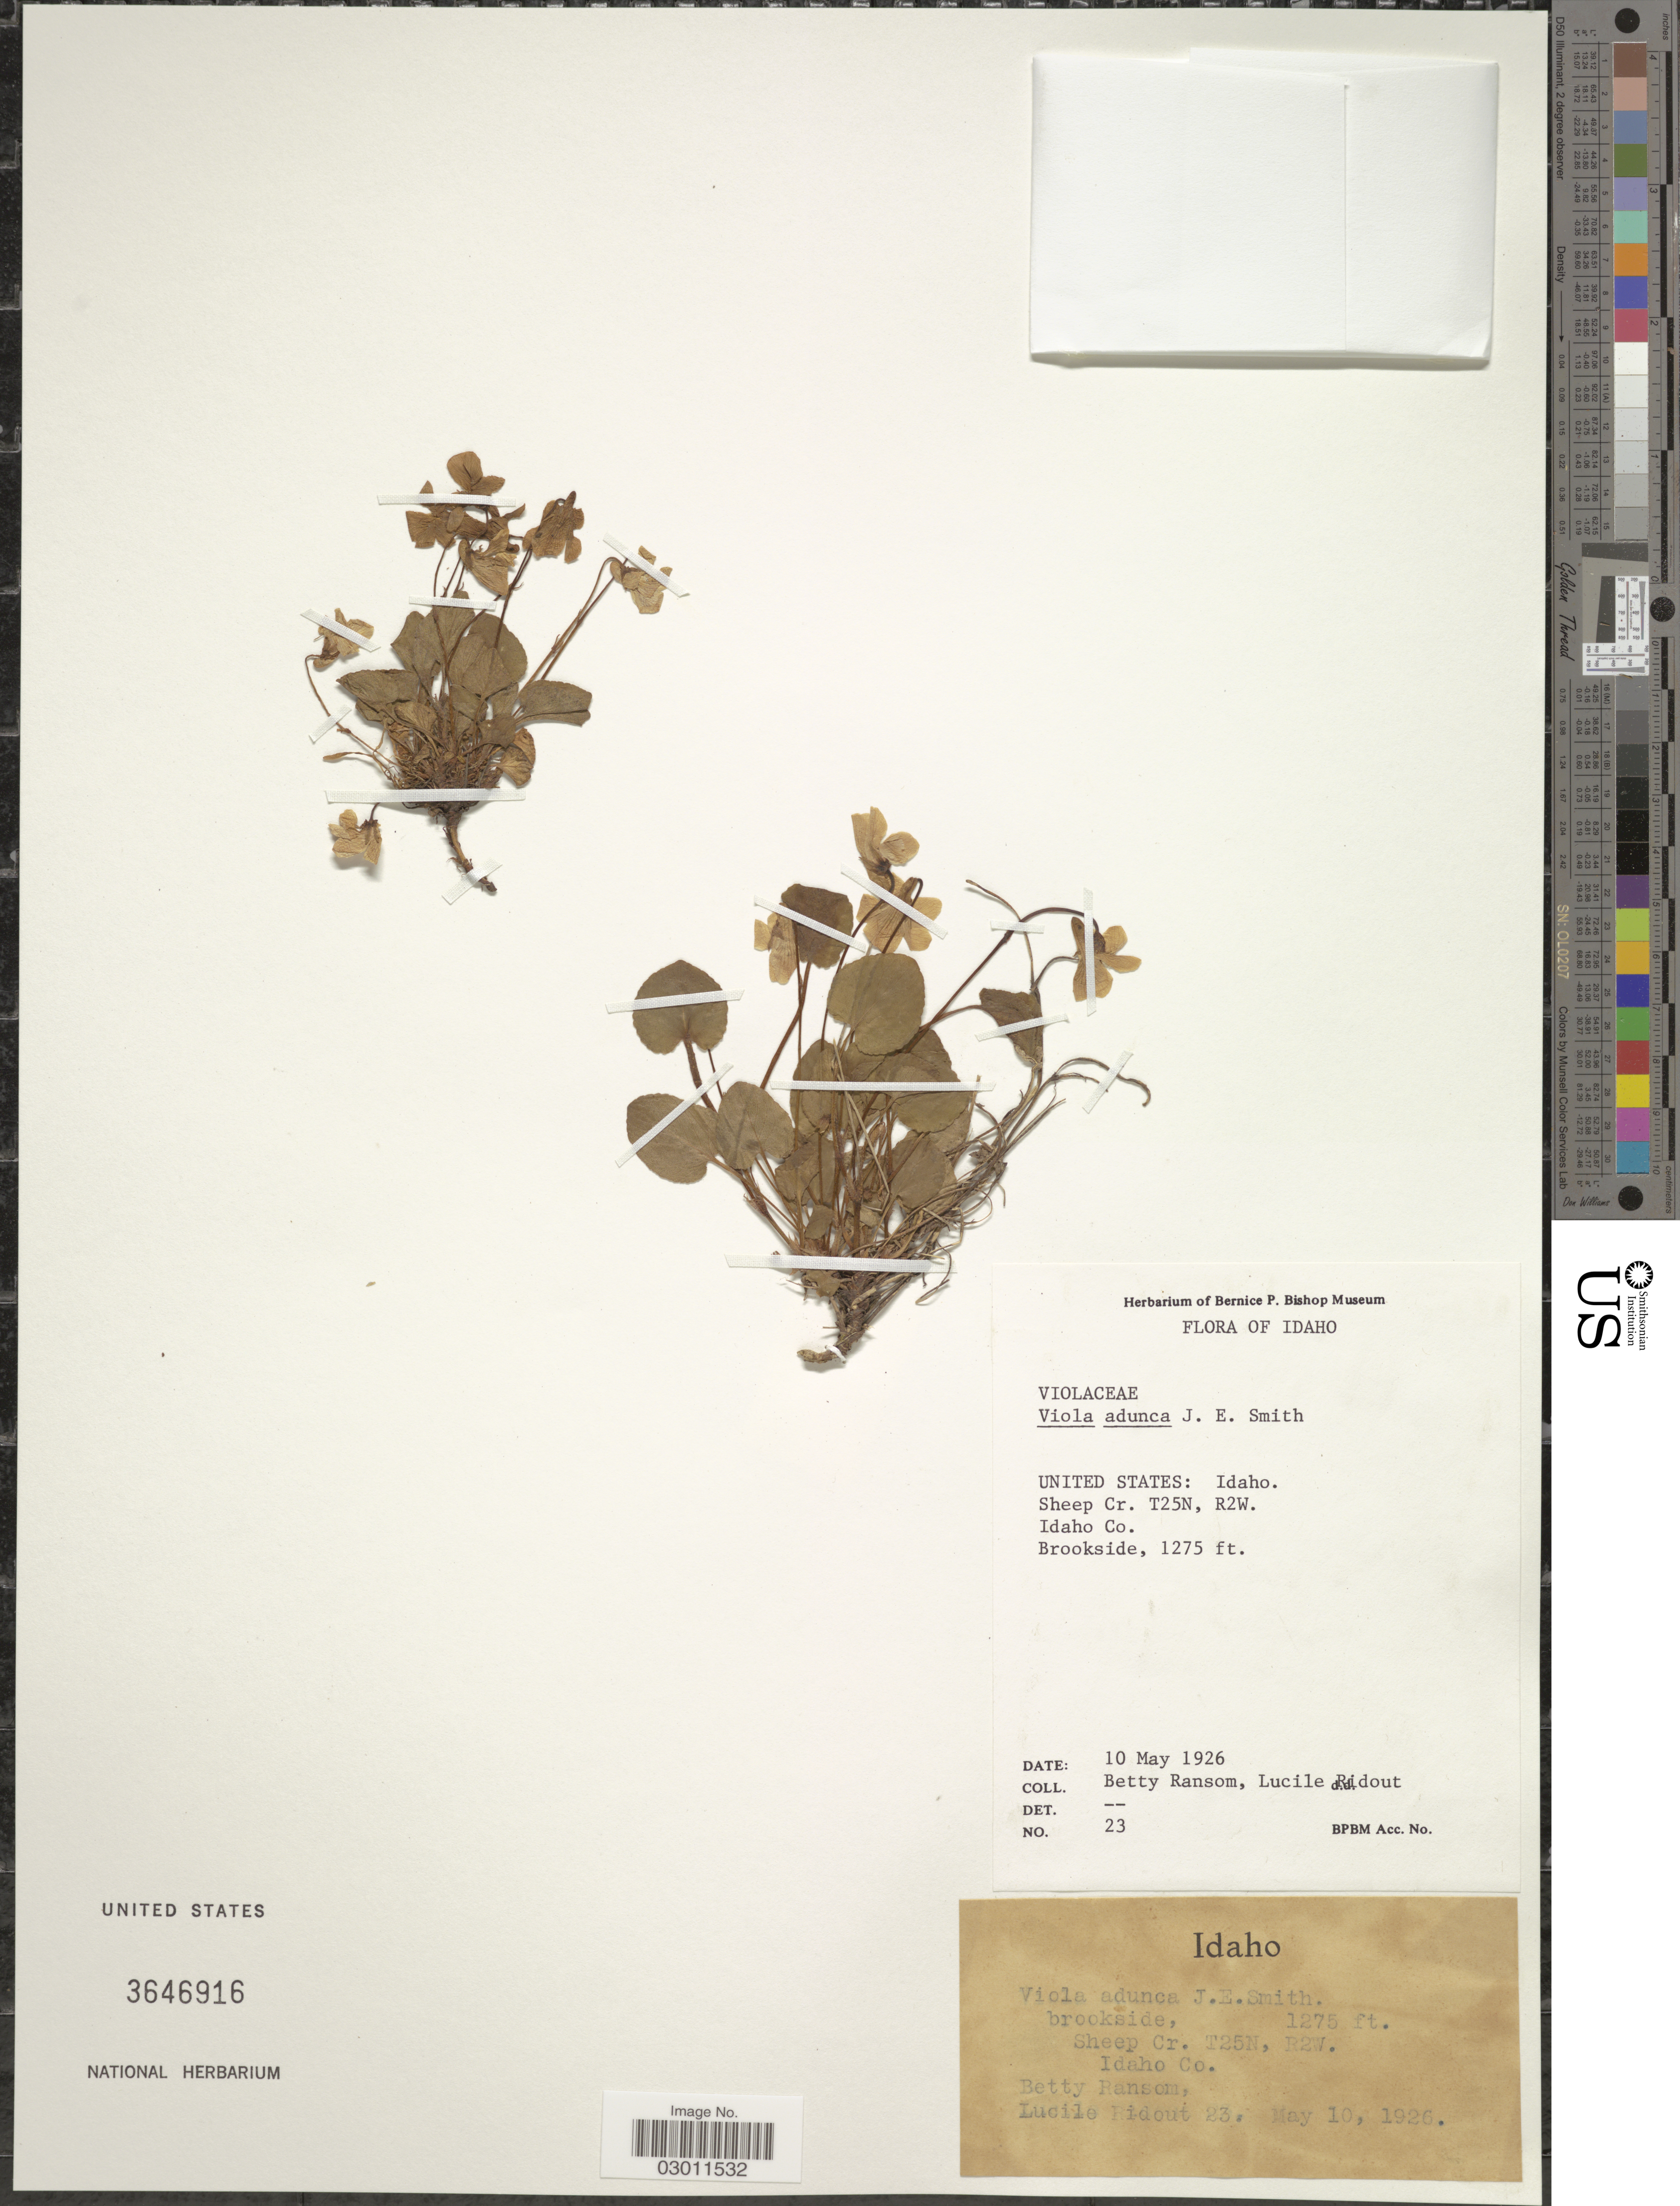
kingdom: Plantae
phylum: Tracheophyta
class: Magnoliopsida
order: Malpighiales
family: Violaceae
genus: Viola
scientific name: Viola adunca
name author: Sm.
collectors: B. Ransom & L. Ridout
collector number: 23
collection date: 1926-05-10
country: United States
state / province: Idaho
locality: Sheep Cr. T25N, R2W, Idaho Co., Brookside.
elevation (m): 389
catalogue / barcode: US 3646916